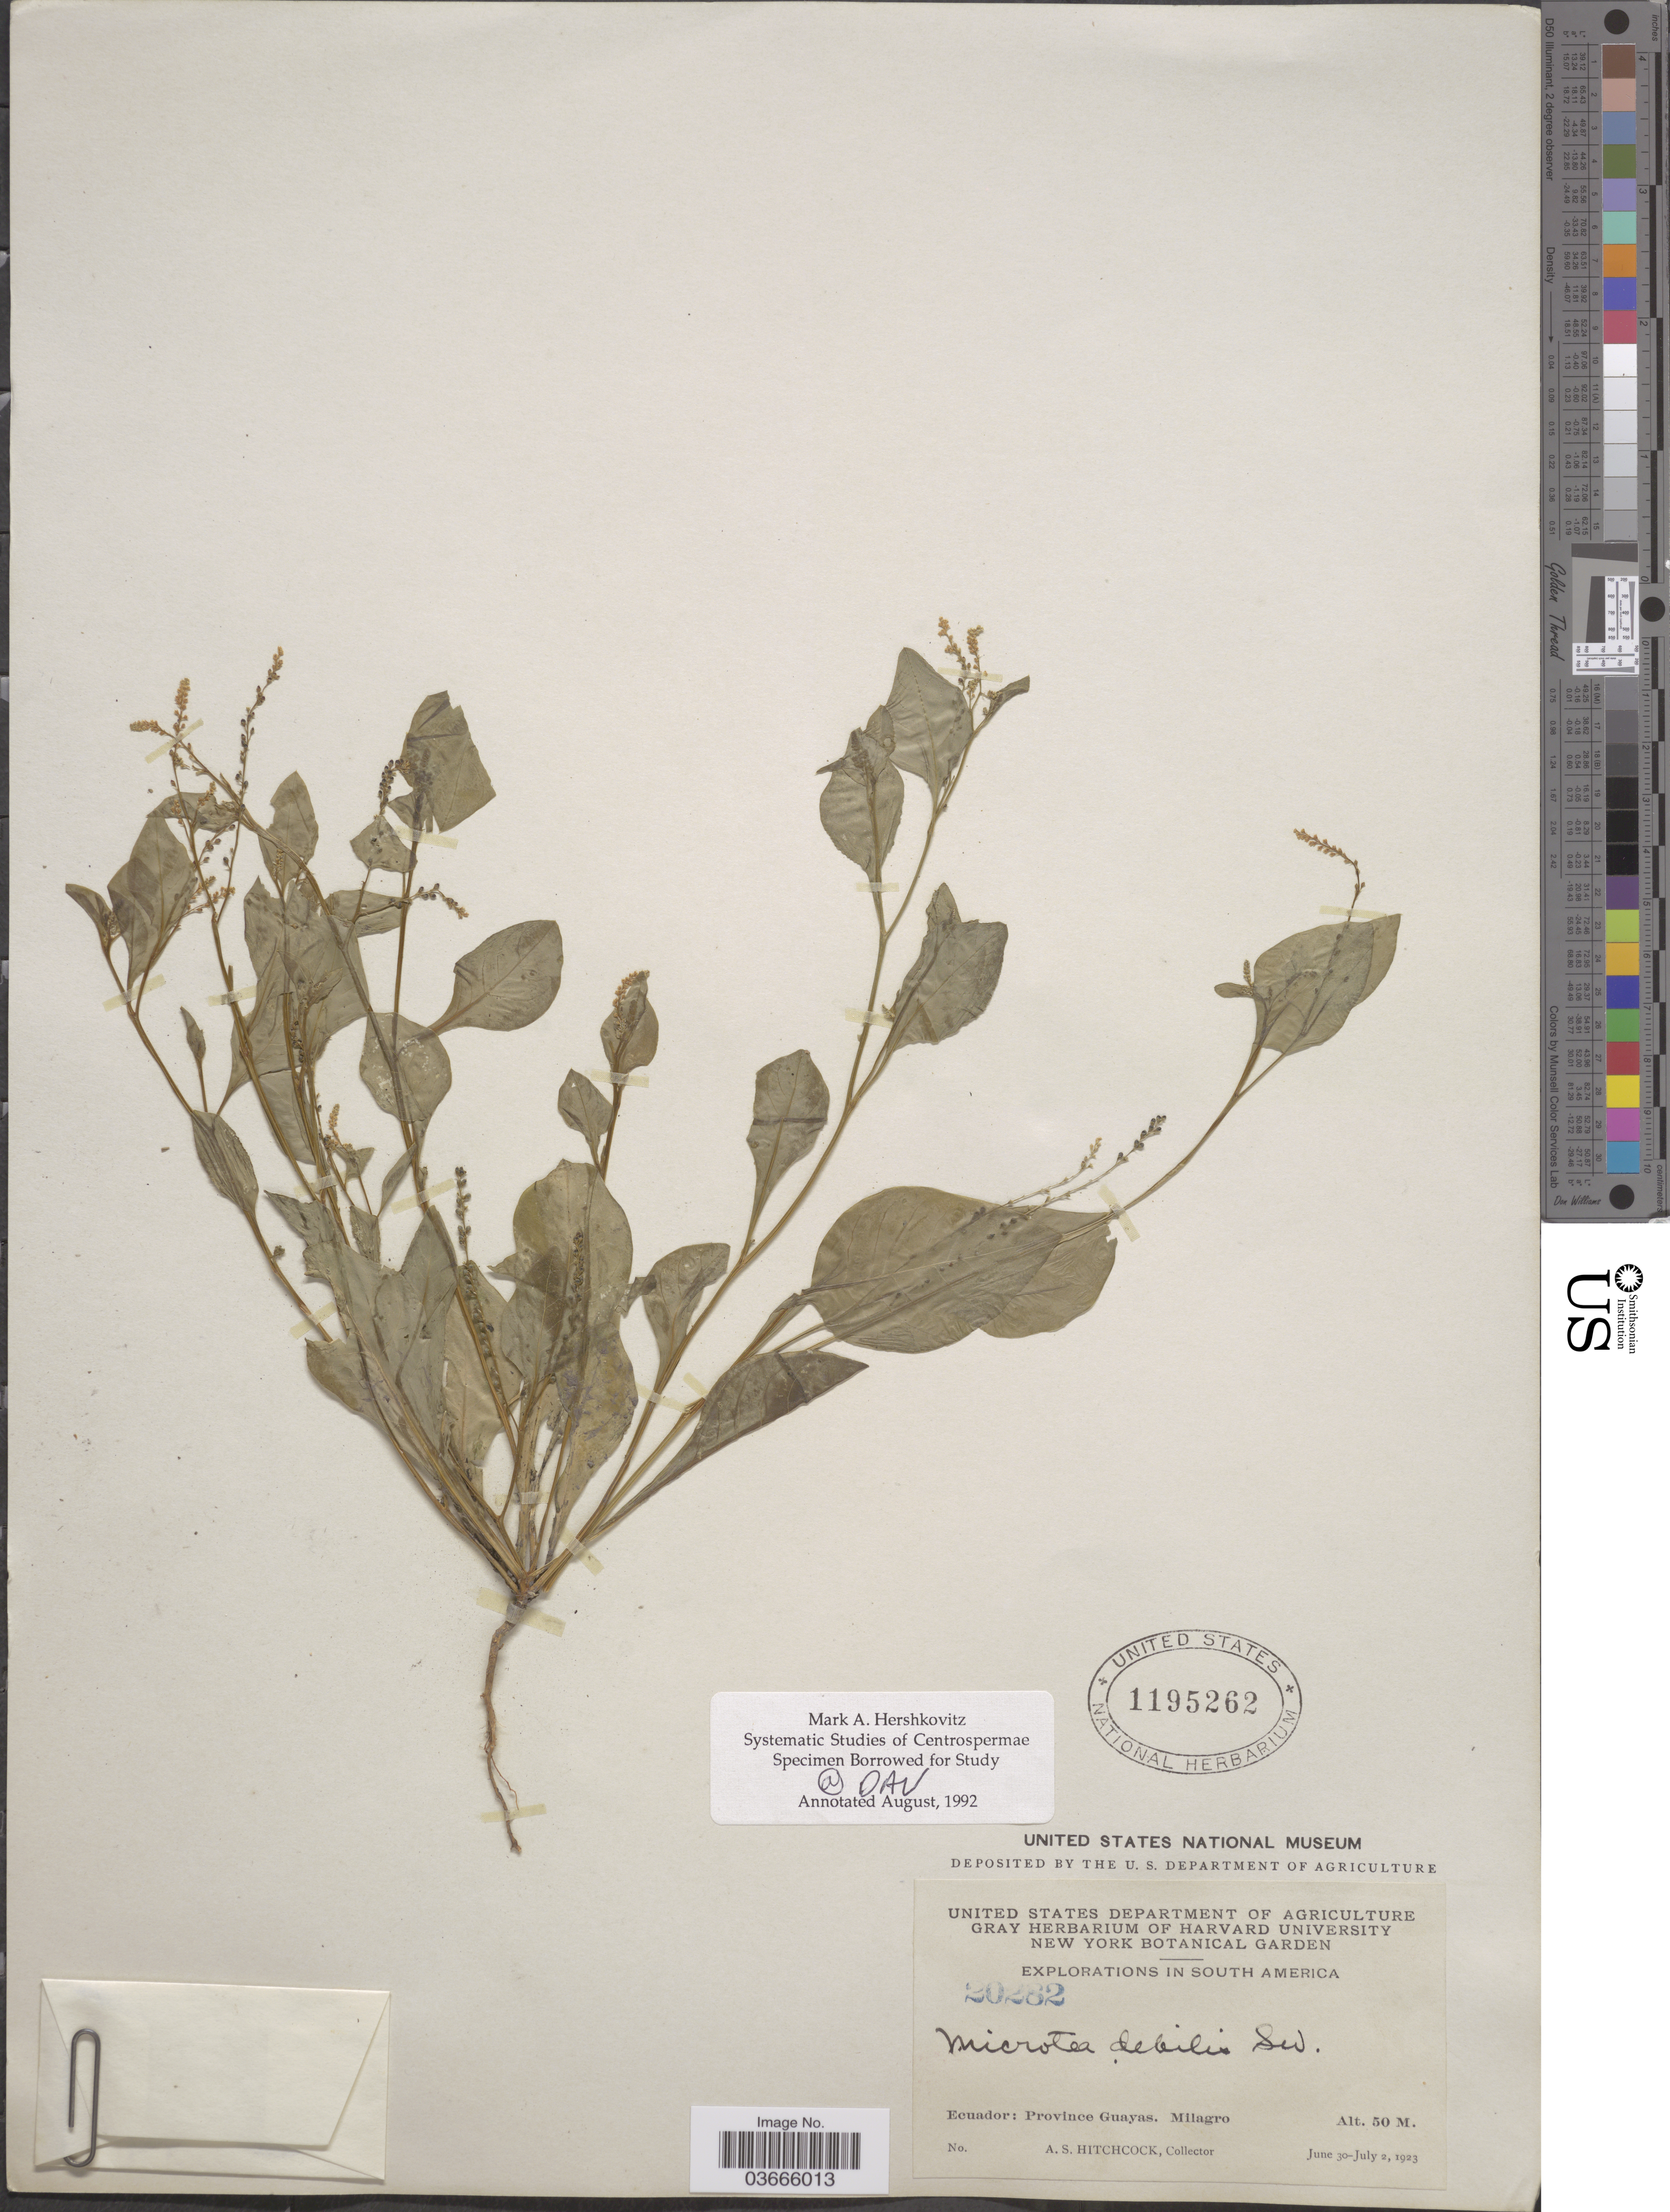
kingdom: Plantae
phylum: Tracheophyta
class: Magnoliopsida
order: Caryophyllales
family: Microteaceae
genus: Microtea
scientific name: Microtea debilis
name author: Sw.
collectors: A. S. Hitchcock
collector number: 20282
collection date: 1923-06-30/1923-07-02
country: Ecuador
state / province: Guayas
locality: Milagro.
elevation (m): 50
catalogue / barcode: US 1195262